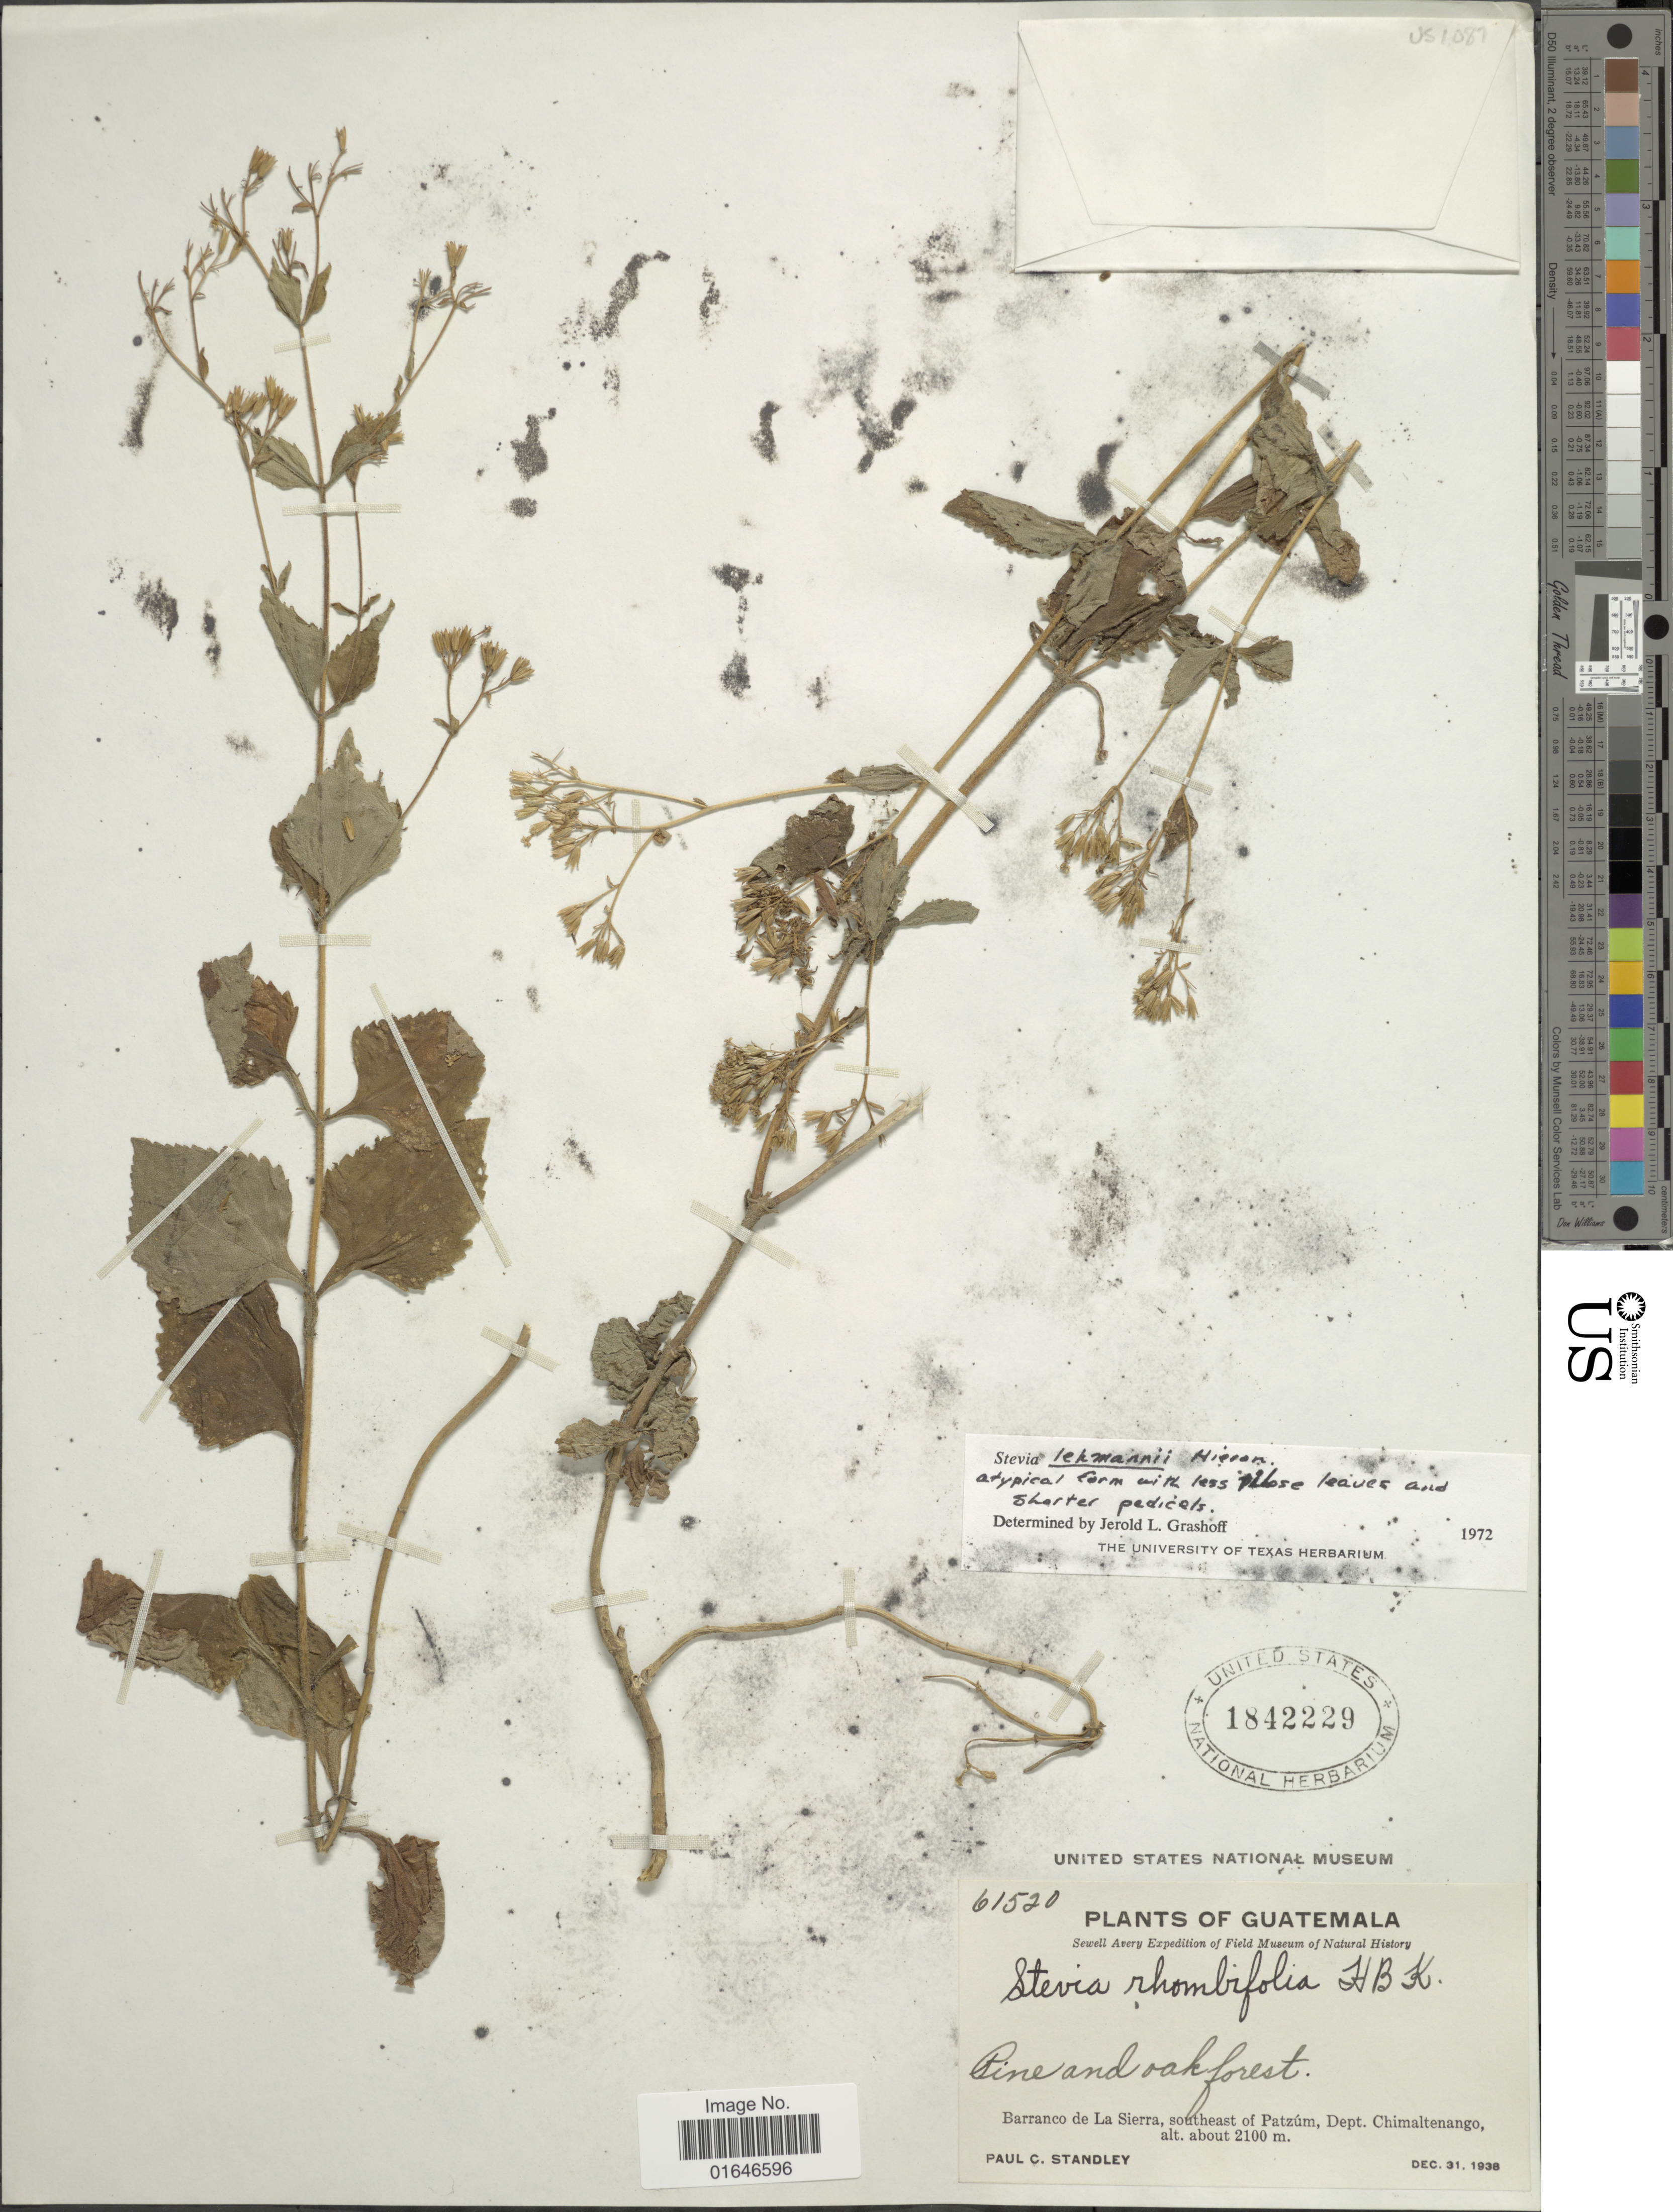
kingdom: Plantae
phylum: Tracheophyta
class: Magnoliopsida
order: Asterales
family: Asteraceae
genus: Stevia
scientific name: Stevia lehmannii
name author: Hieron.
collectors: P. C. Standley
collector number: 61520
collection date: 1938-12-31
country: Guatemala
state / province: Chimaltenango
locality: Barranco de La Sierra, southeast of Patzum, Dept. Chimaltenango.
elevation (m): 2100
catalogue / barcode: US 1842229